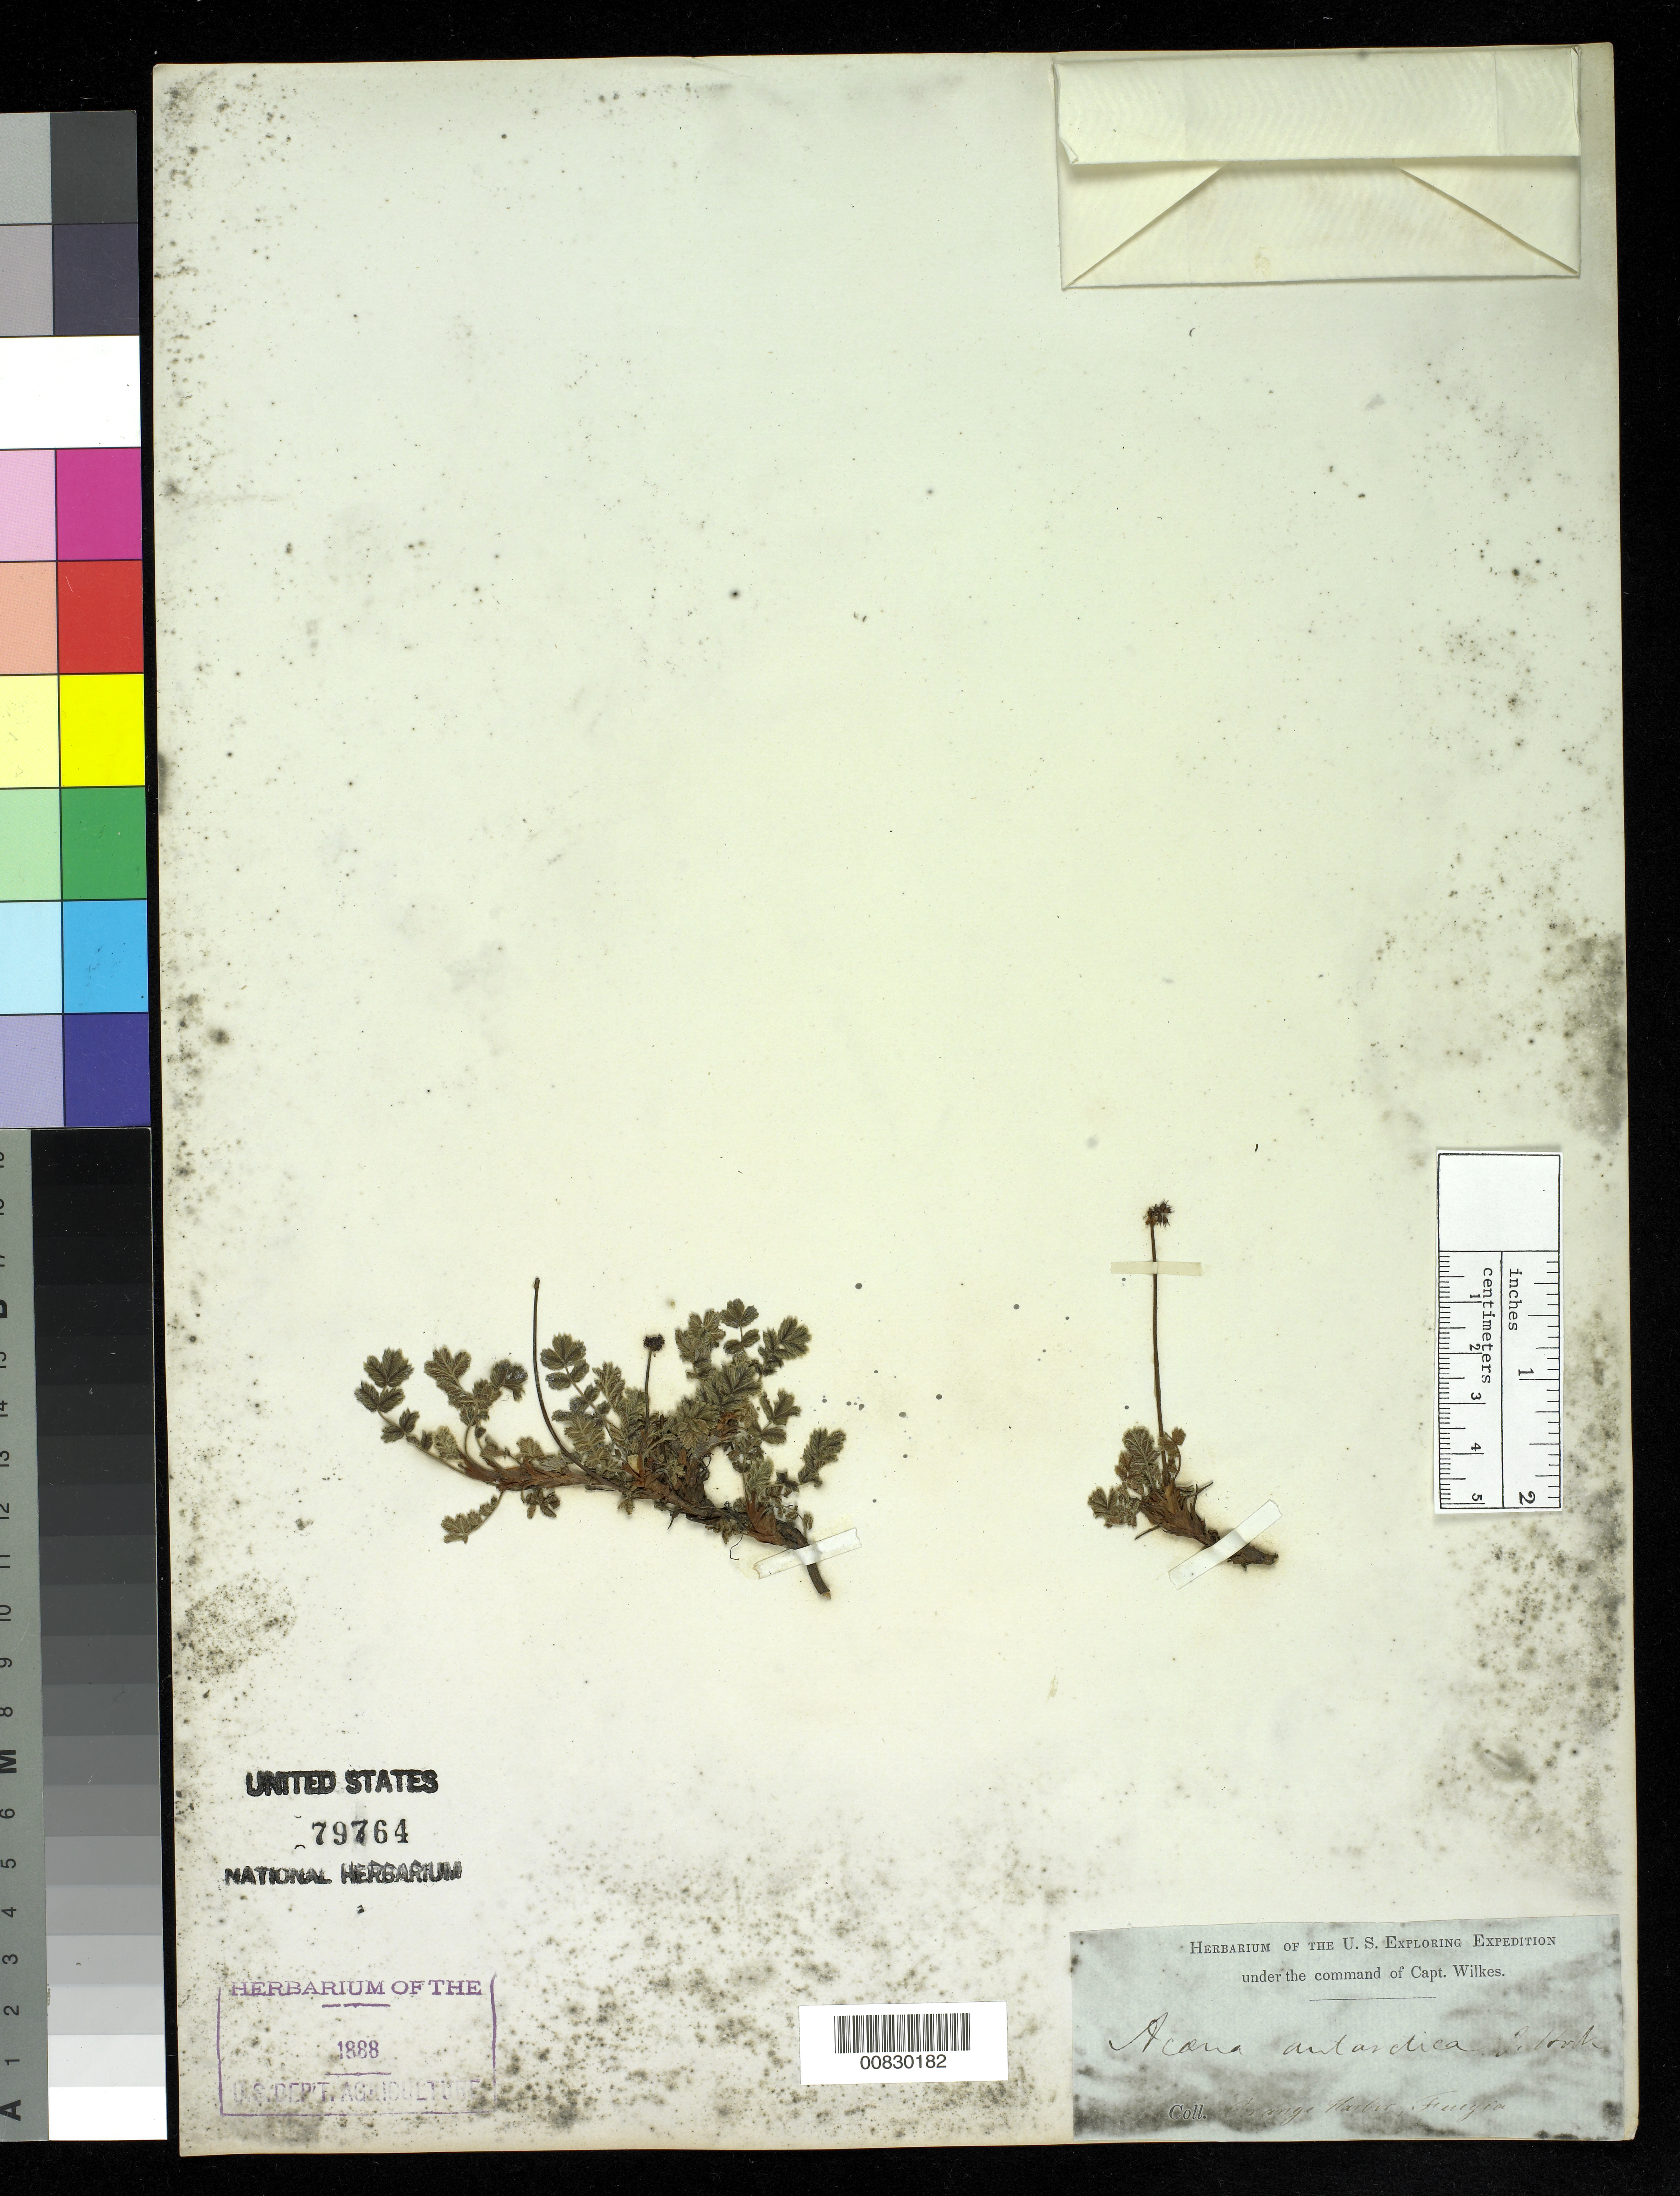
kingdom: Plantae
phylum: Tracheophyta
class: Magnoliopsida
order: Rosales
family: Rosaceae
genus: Acaena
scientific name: Acaena antarctica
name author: Hook. f.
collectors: Wilkes Explor. Exped.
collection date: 1838/1842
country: Argentina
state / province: Tierra del Fuego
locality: Orange Harbour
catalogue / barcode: US 79764